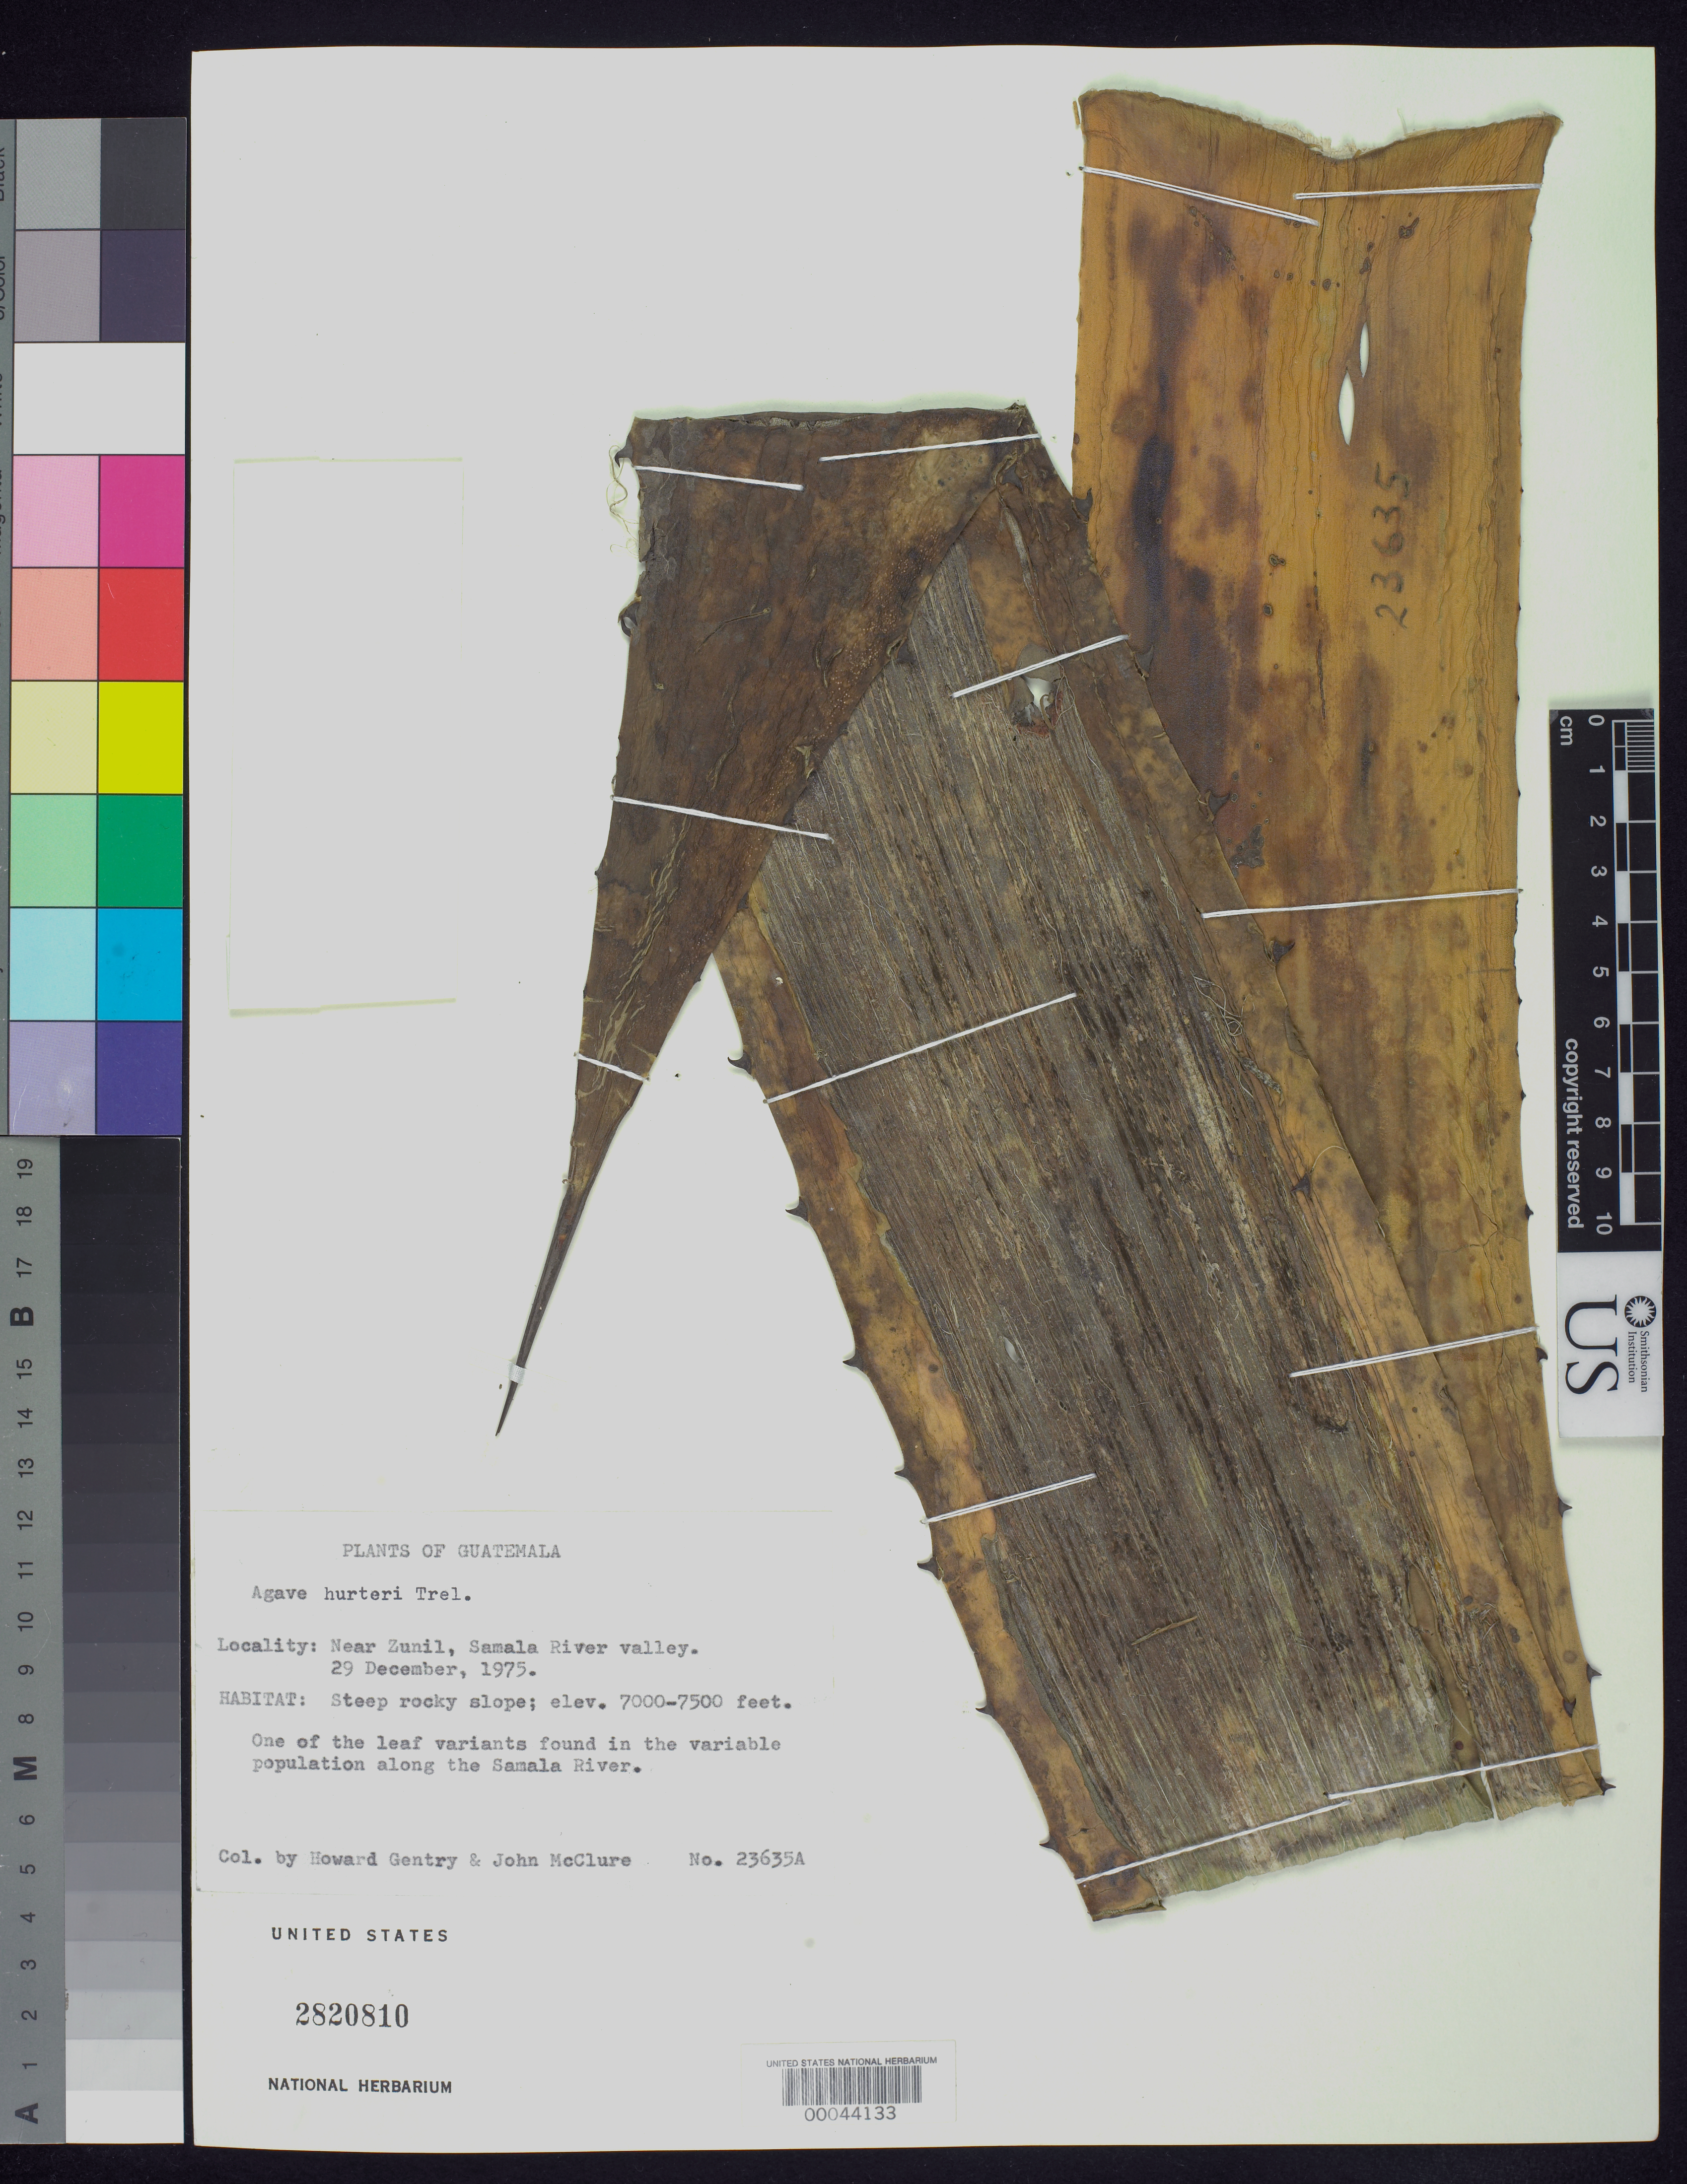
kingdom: Plantae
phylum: Tracheophyta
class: Liliopsida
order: Asparagales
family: Asparagaceae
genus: Agave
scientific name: Agave hurteri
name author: Trel.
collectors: H. S. Gentry & J. McClure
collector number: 23435a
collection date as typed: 29 Dec 1975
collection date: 1975-12-29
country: Guatemala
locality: Near Zunil, Samala river valley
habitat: Steep rocky slope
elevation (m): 2134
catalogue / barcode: US 2820810